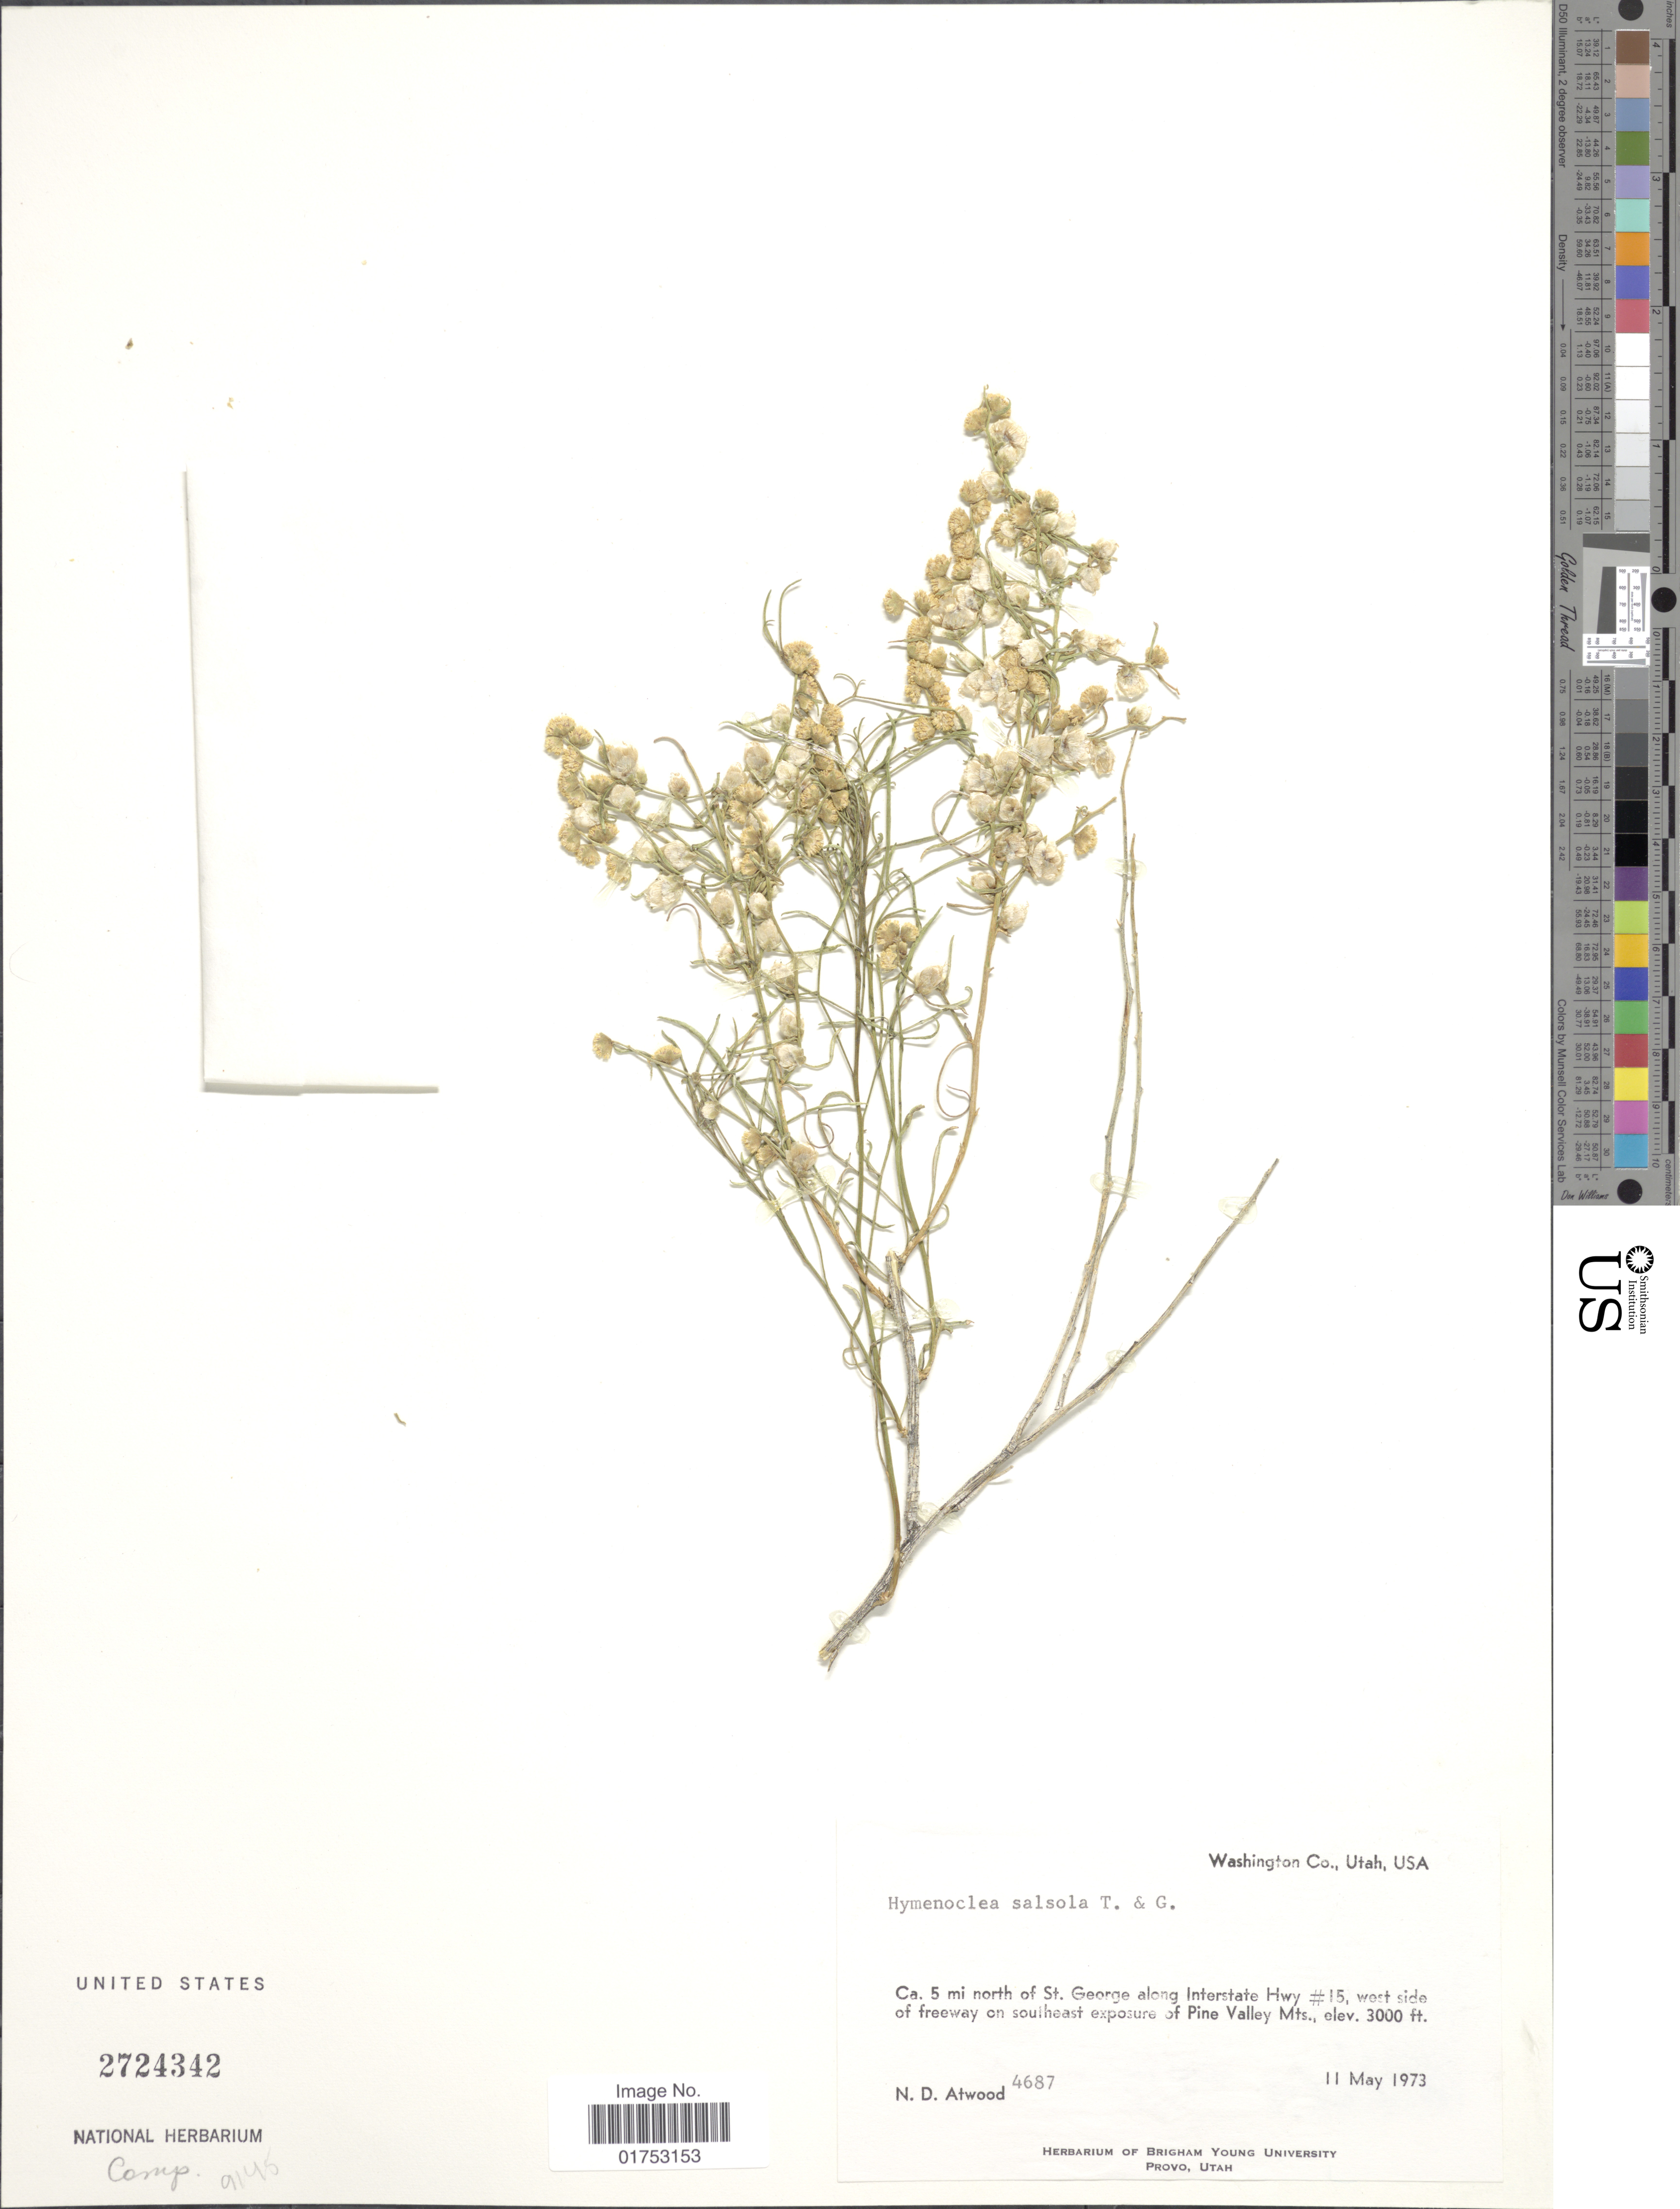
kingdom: Plantae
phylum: Tracheophyta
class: Magnoliopsida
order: Asterales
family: Asteraceae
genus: Hymenoclea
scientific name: Hymenoclea salsola var. salsola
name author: Torr. & A. Gray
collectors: N. Atwood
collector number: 4687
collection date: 1973-05-11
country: United States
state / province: Utah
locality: Washington Co., USA, ca 5 mi north of St. George along Interstate Hwy #15, west side of freeway on southeast exposure of Pine Valley Mts.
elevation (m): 914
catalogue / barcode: US 2724342